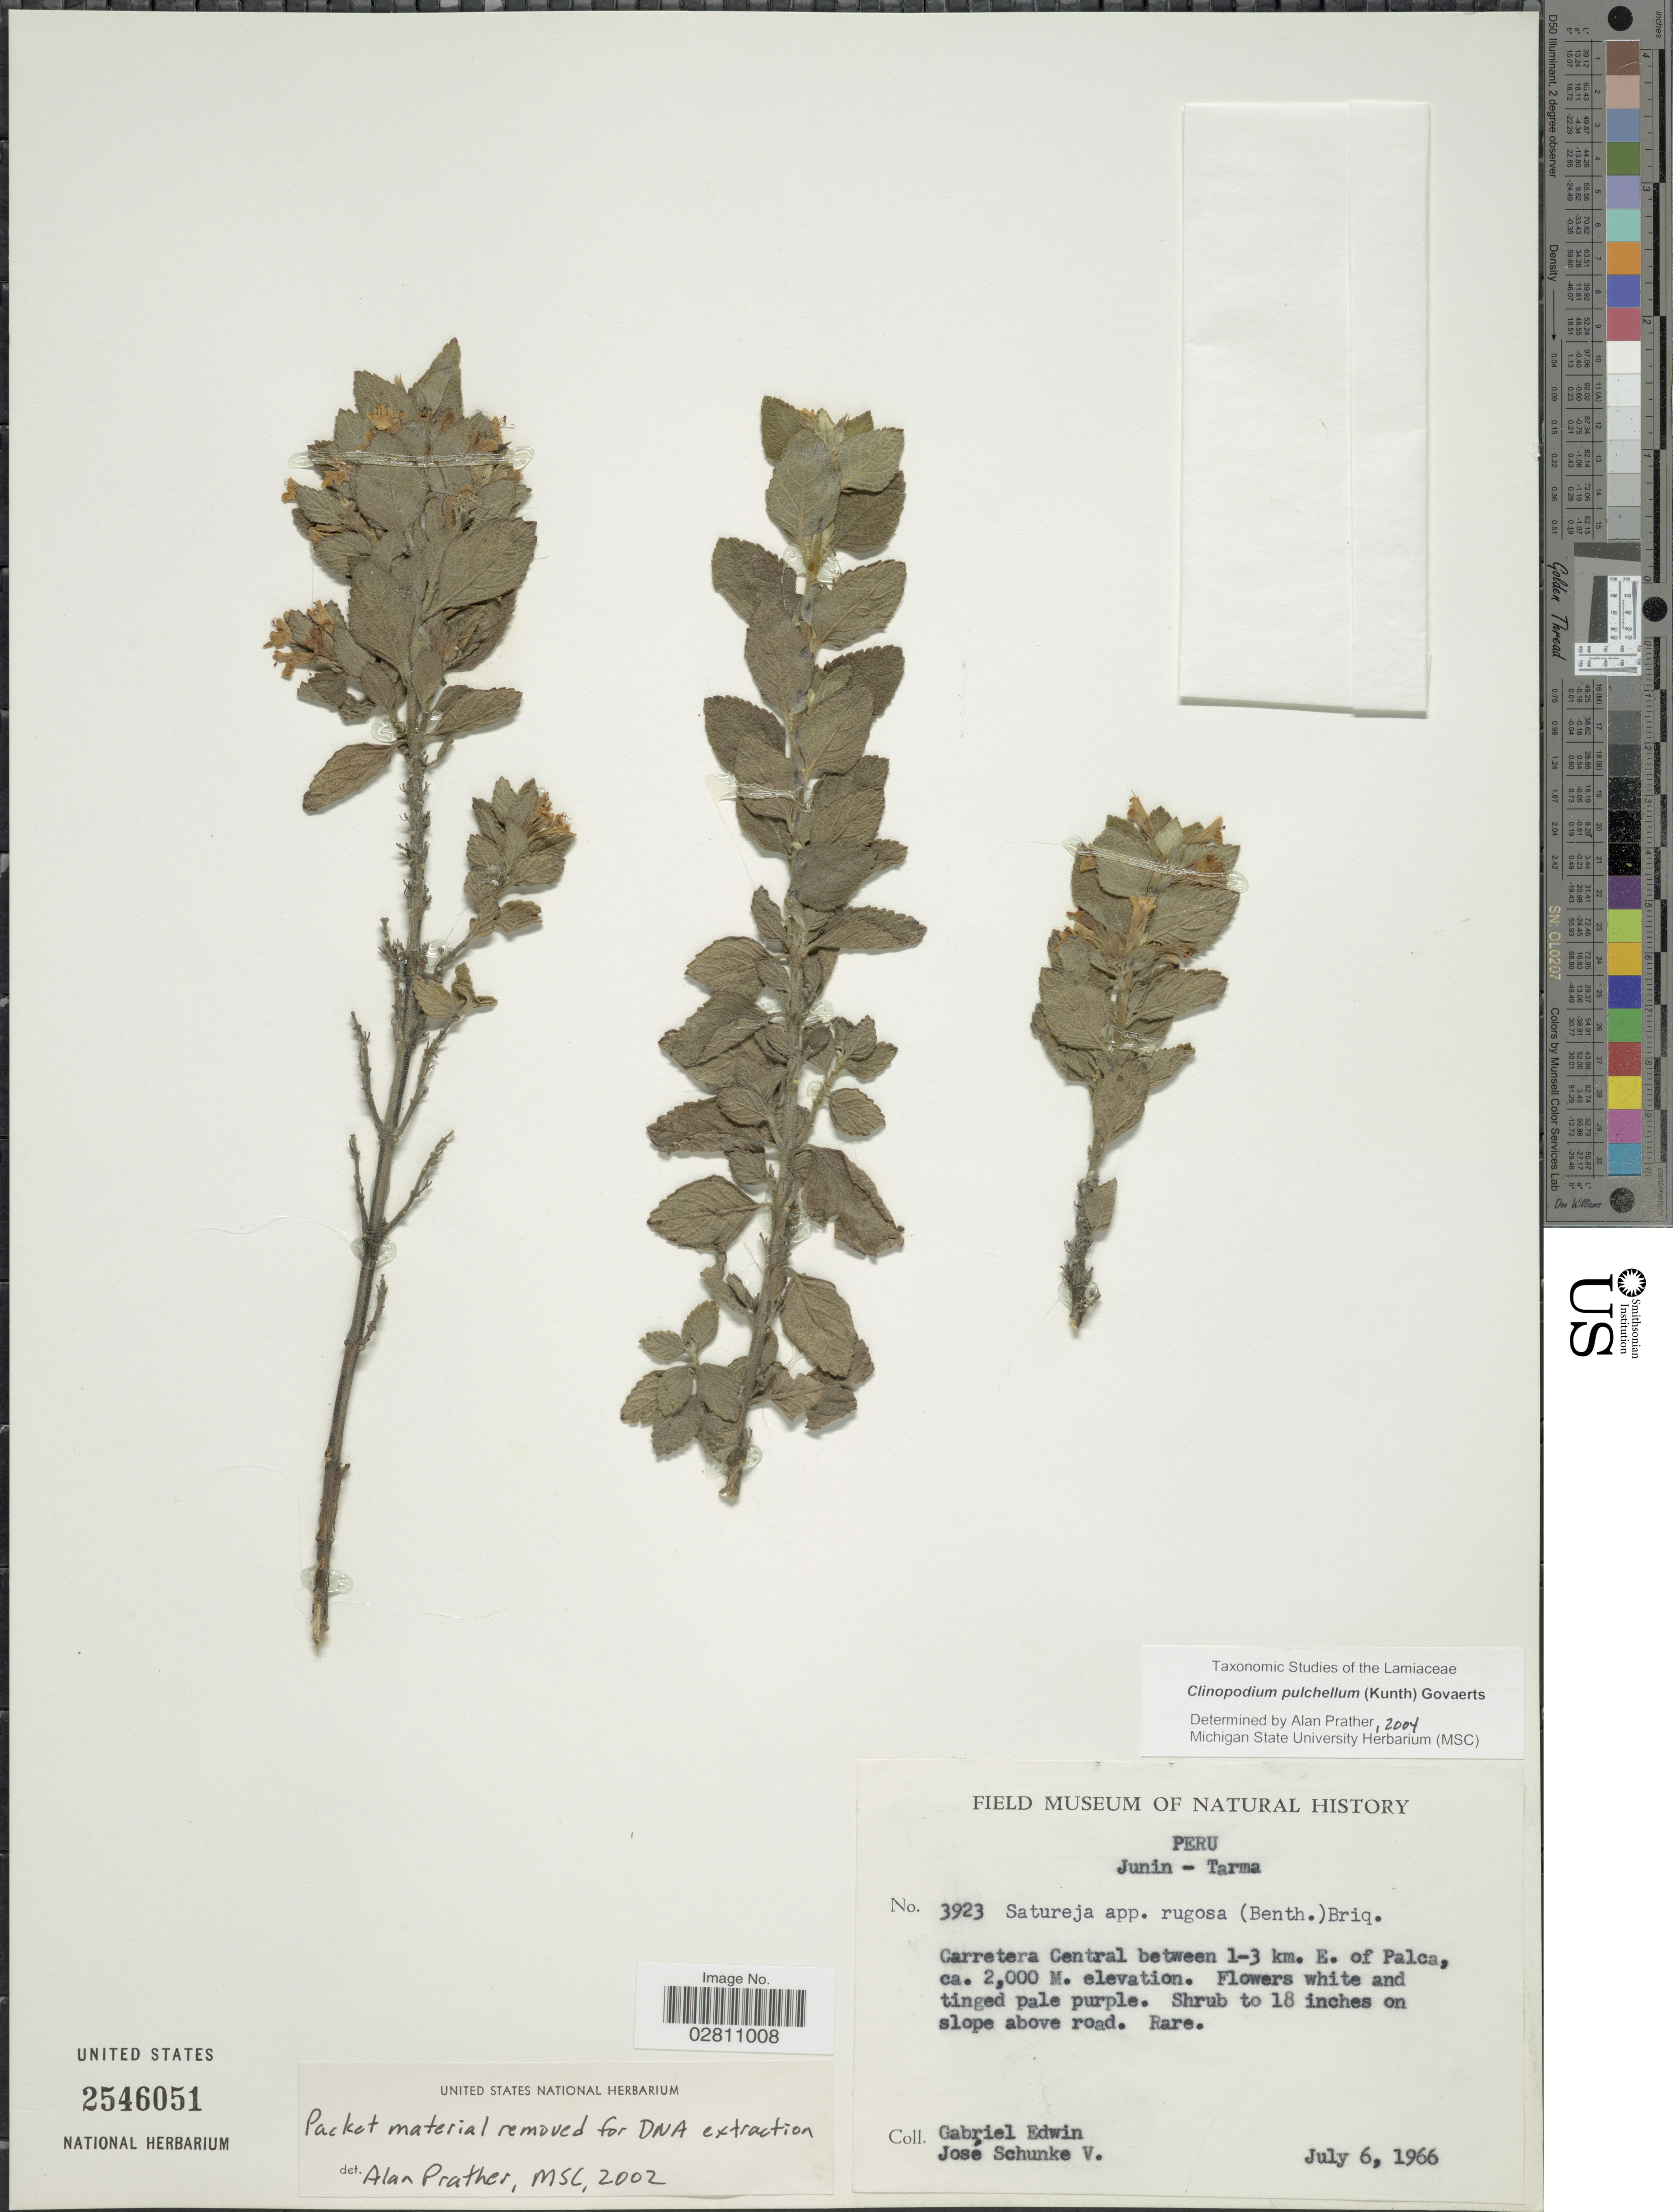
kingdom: Plantae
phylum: Tracheophyta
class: Magnoliopsida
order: Lamiales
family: Lamiaceae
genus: Clinopodium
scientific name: Clinopodium pulchellum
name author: (Kunth) Govaerts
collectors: G. Edwin & J. Schunke Vigo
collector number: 3923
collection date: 1966-07-06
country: Peru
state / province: Junín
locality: Junin - Tarma, Carretera Central between 1-3 km. E. of Palca.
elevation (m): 2000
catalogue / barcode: US 2546051